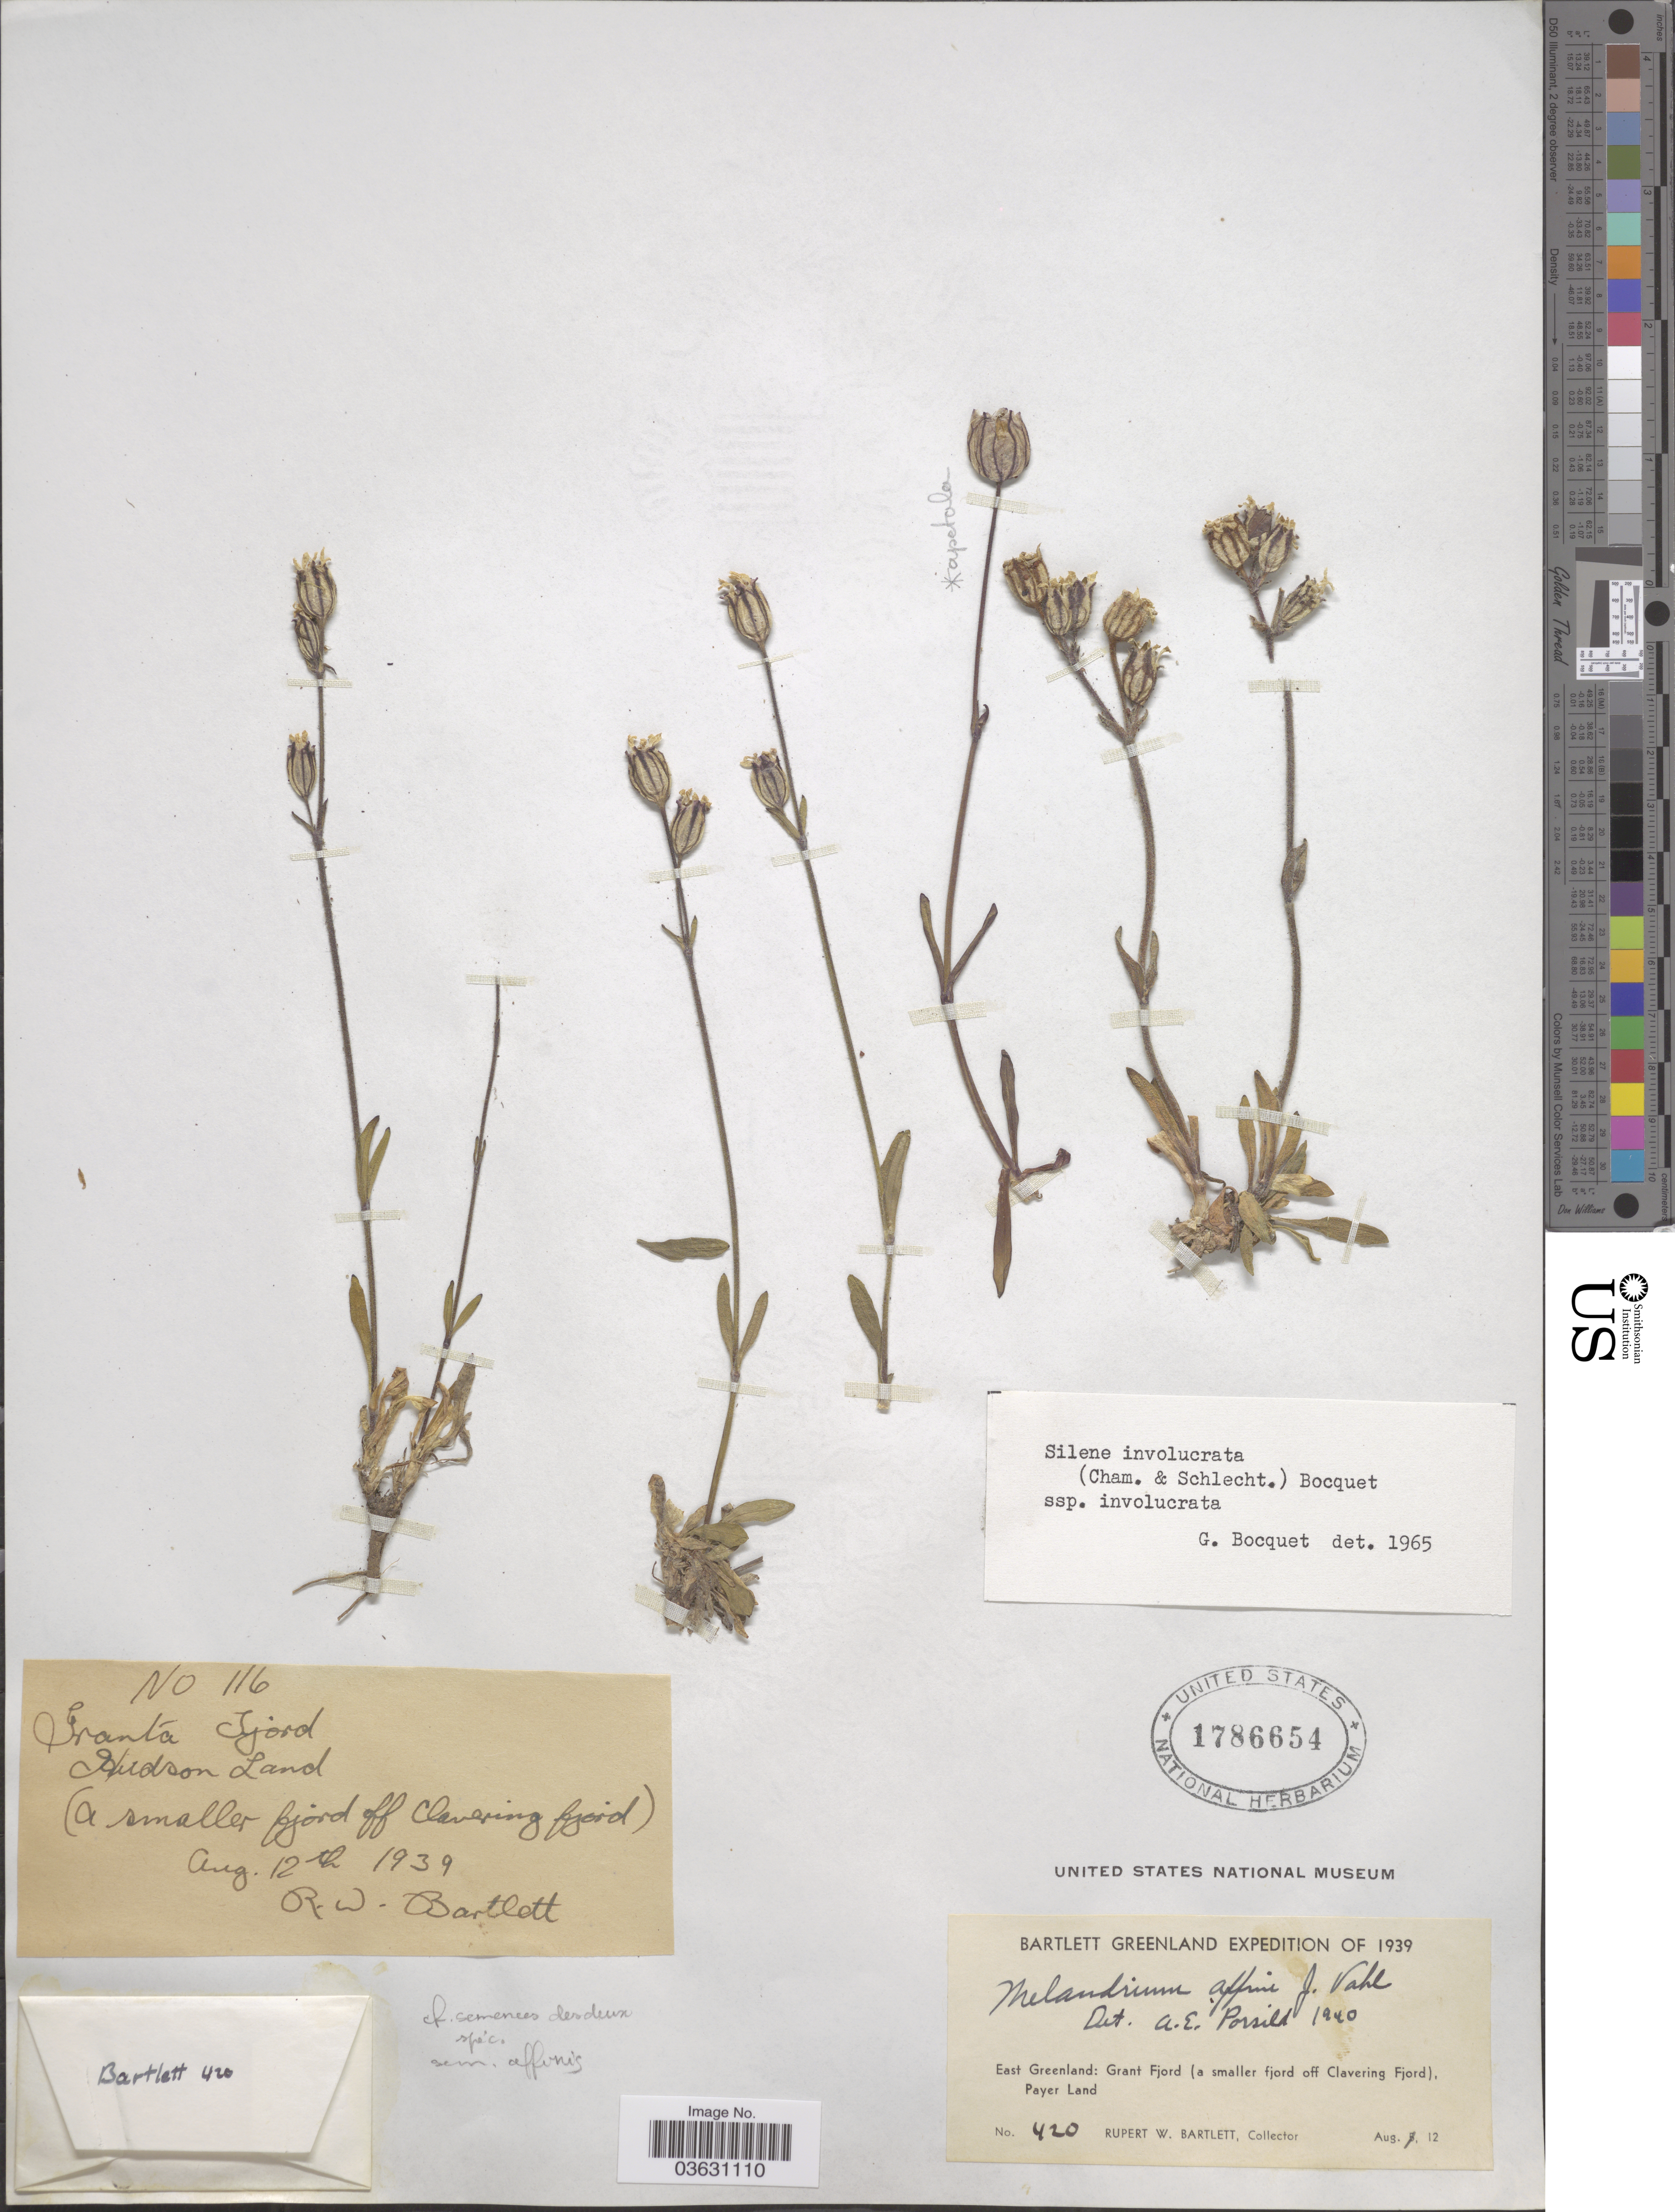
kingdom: Plantae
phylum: Tracheophyta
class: Magnoliopsida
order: Caryophyllales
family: Caryophyllaceae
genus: Silene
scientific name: Silene involucrata subsp. involucrata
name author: (Cham. & Schltdl.) Bocquet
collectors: R. W. Bartlett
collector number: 420/116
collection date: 1939-08-12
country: Greenland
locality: East Greenland: Grant Fjord (a smaller fjord off Clavering Fjord), Payer Land. Granta Fjord. Hudson Land.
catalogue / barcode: US 1786654